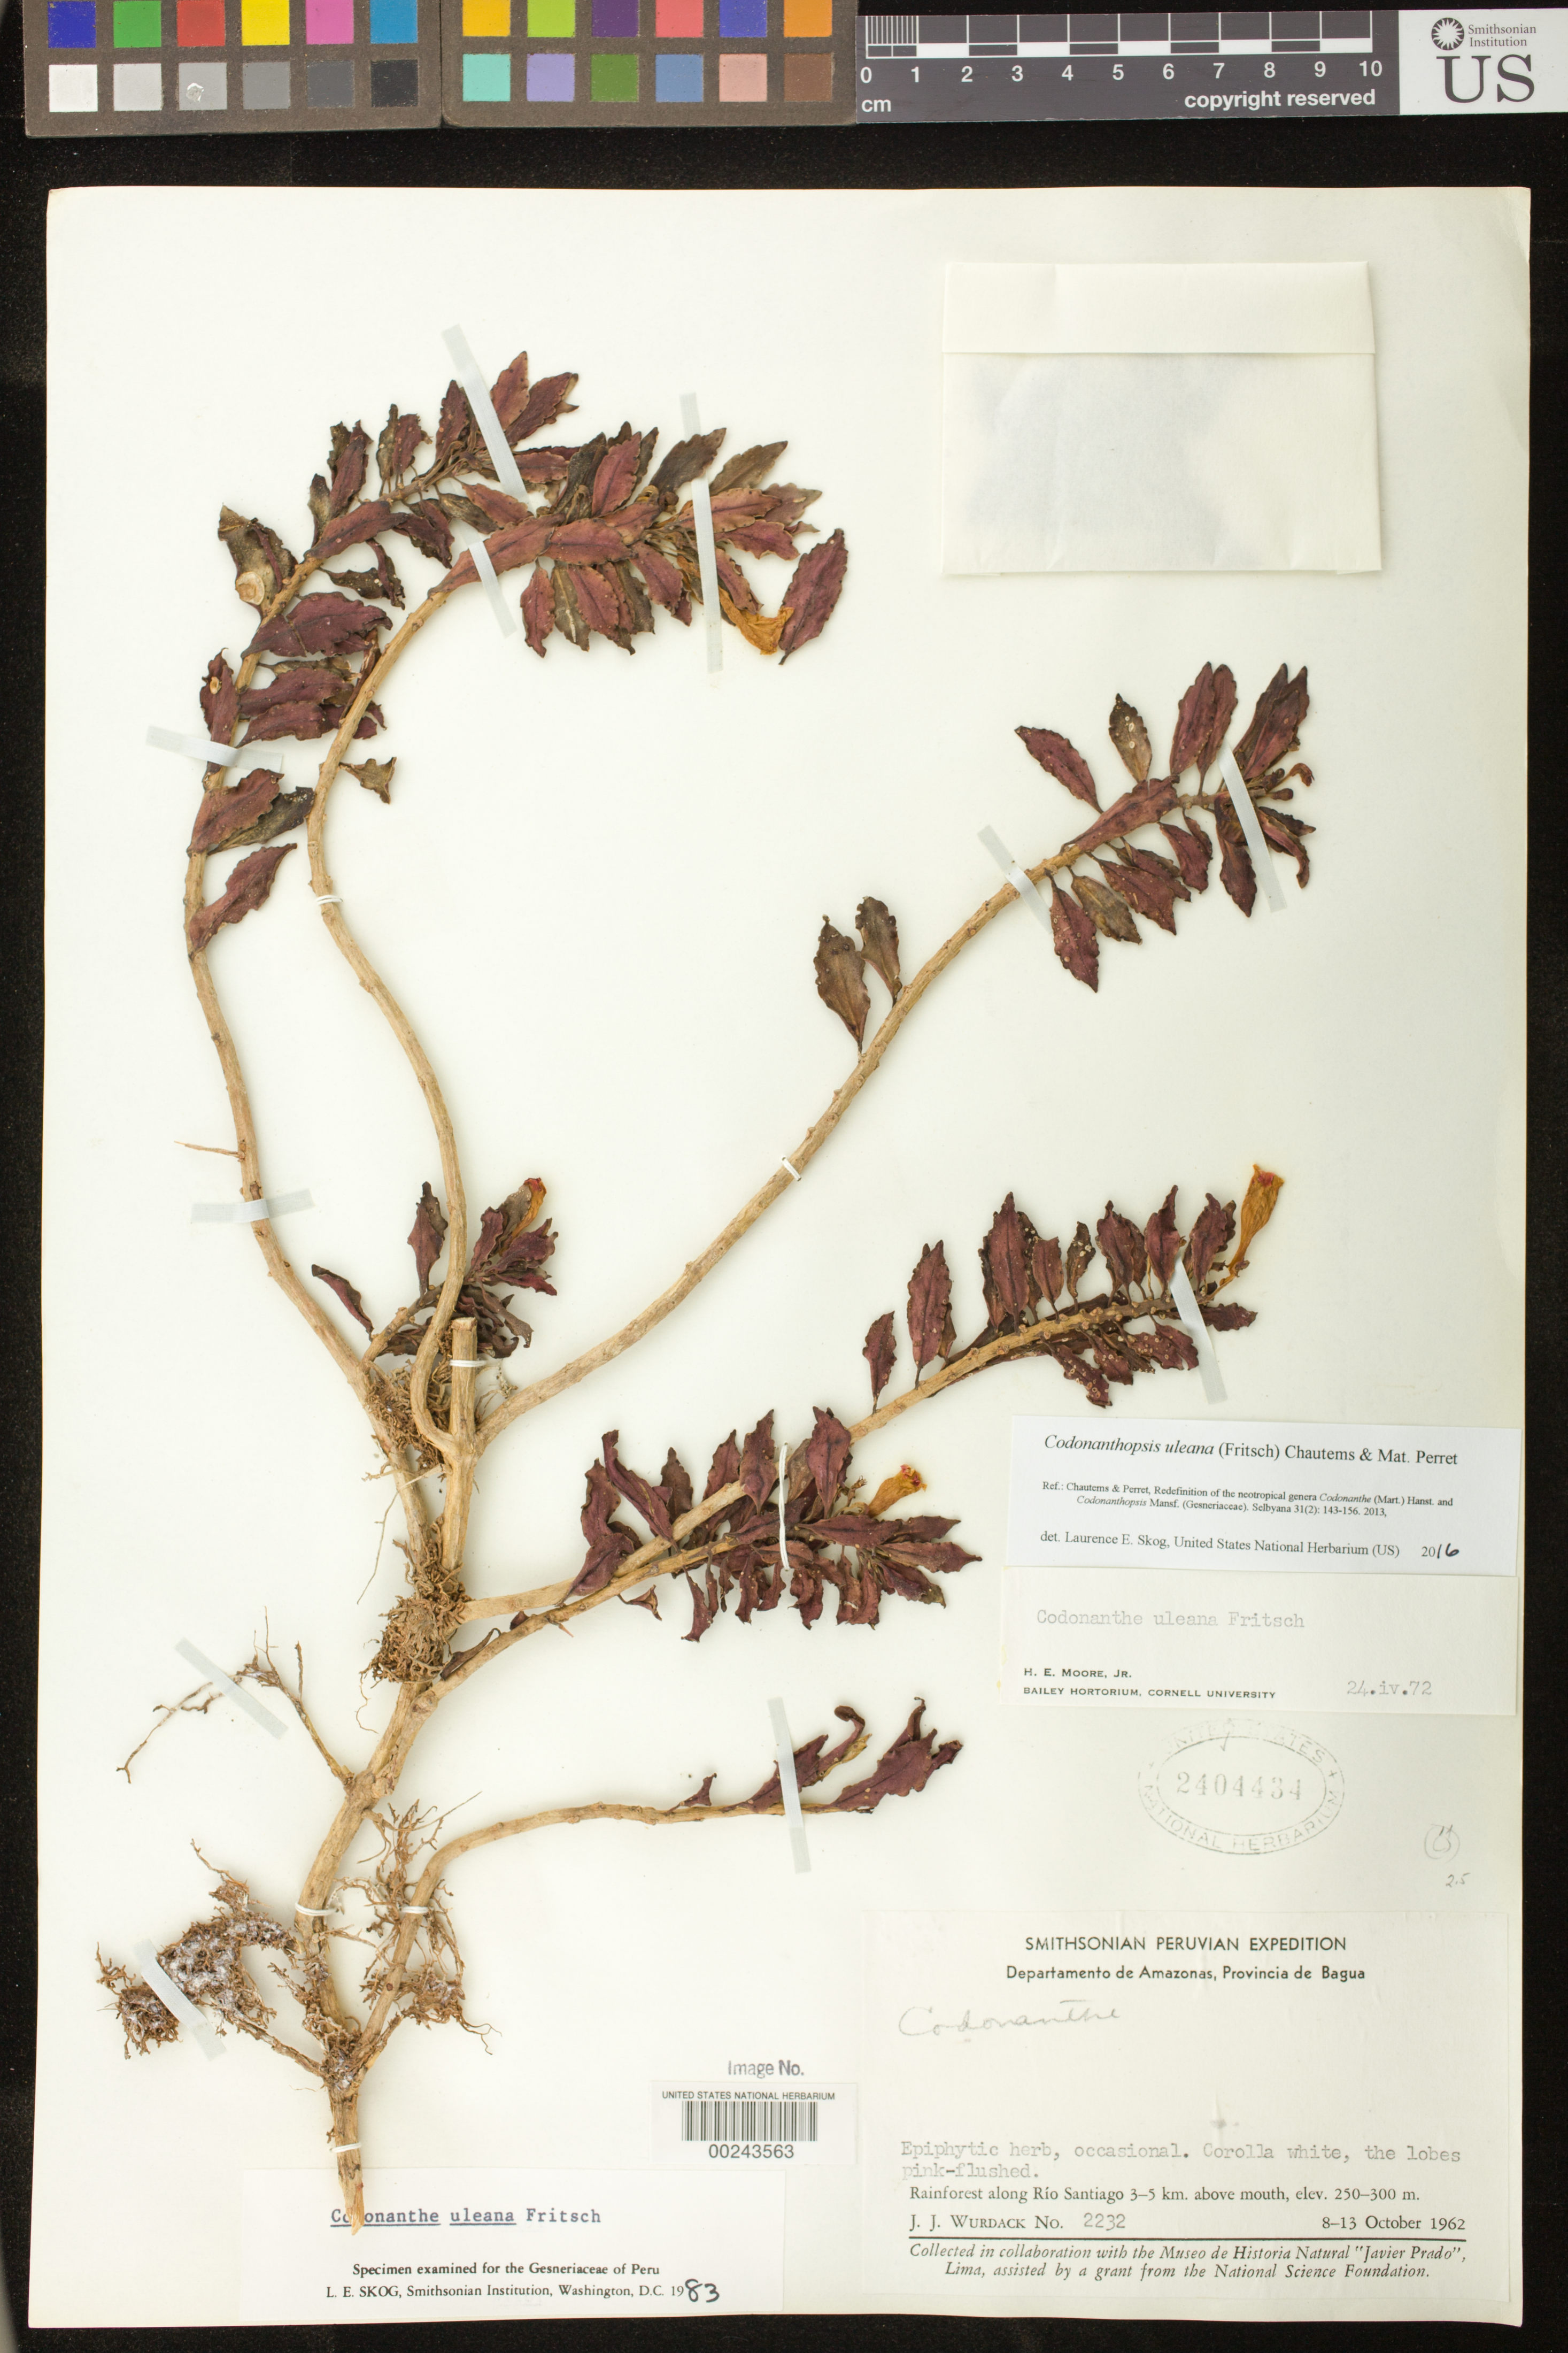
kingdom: Plantae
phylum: Tracheophyta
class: Magnoliopsida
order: Lamiales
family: Gesneriaceae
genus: Codonanthopsis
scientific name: Codonanthopsis uleana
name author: (Fritsch) Chautems & Mat.Perret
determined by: Skog, Laurence E.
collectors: J. J. Wurdack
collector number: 2232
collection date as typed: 8-13 Oct 1962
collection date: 1962-10-08/1962-10-13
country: Peru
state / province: Amazonas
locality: Prov. Bagua; along Rio Santiago 3-5 km above mouth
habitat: Rainforest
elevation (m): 250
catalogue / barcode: US 2404434